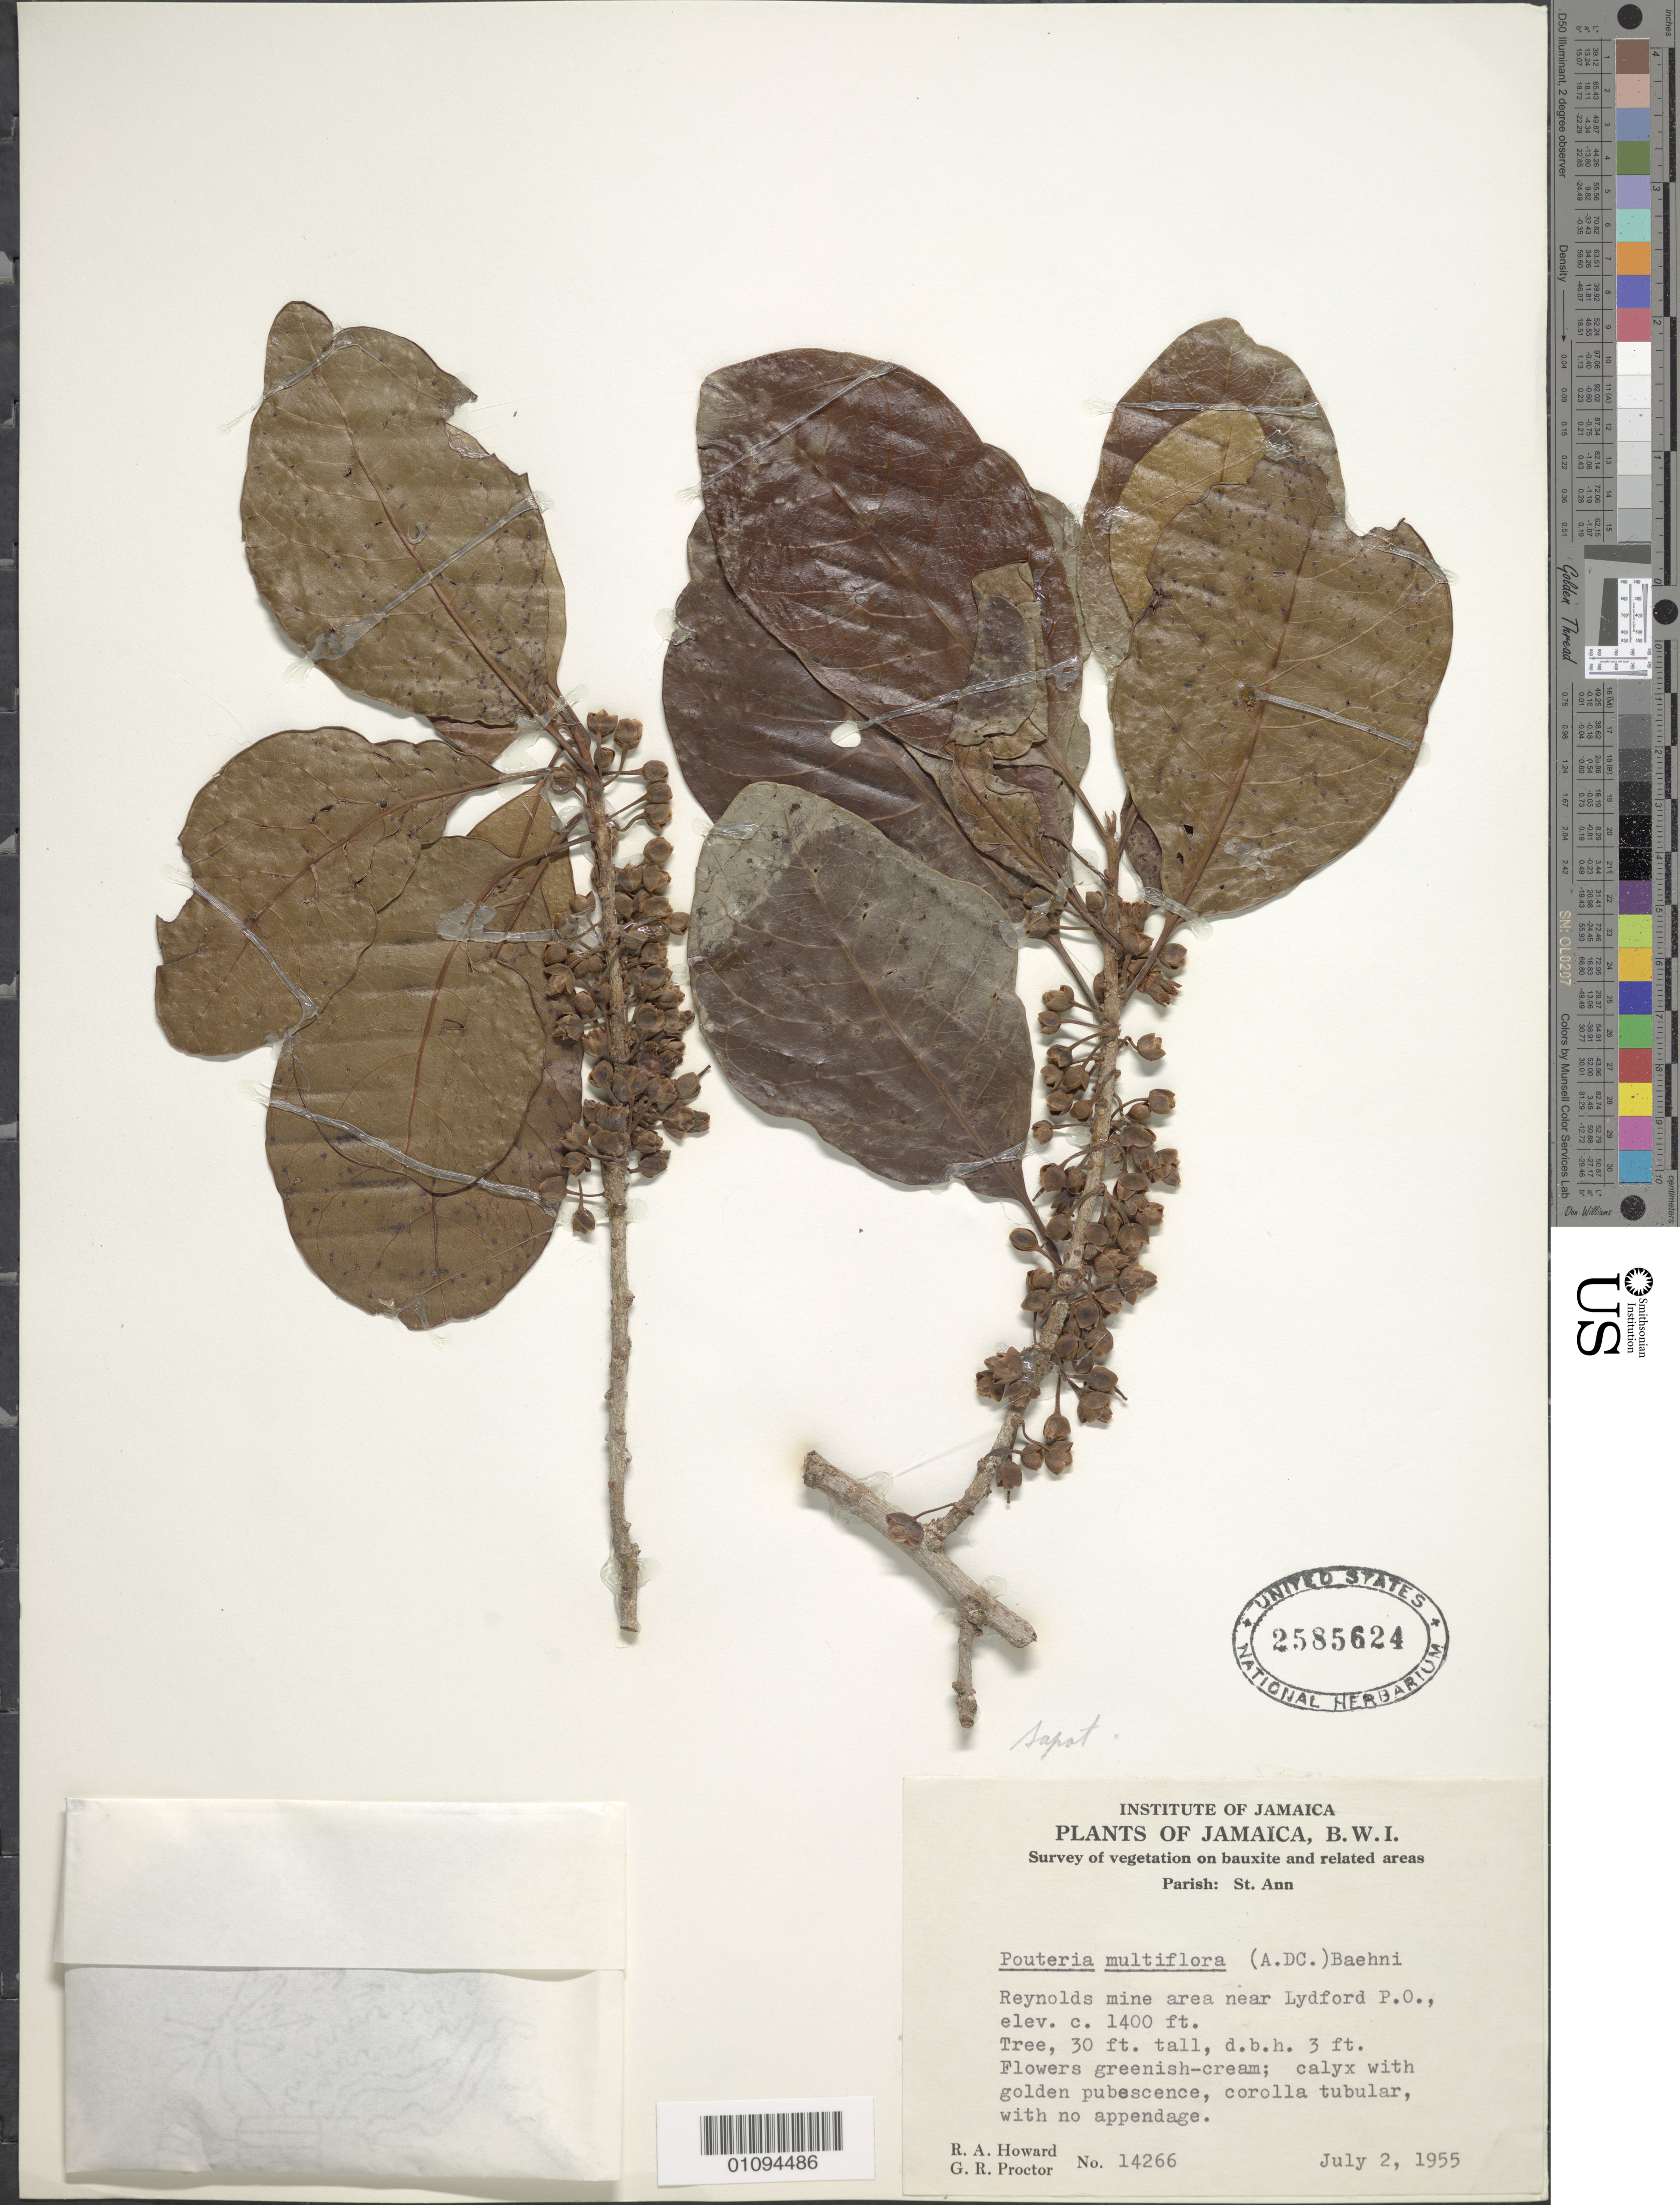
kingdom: Plantae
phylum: Tracheophyta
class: Magnoliopsida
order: Ericales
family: Sapotaceae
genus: Pouteria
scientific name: Pouteria multiflora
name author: (A. DC.) Eyma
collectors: R. A. Howard & G. R. Proctor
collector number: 14266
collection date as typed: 02 Jul 1955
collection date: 1955-07-02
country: Jamaica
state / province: Saint Ann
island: Jamaica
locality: Reynolds mine area near Lydford P.O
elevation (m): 427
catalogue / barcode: US 2585624